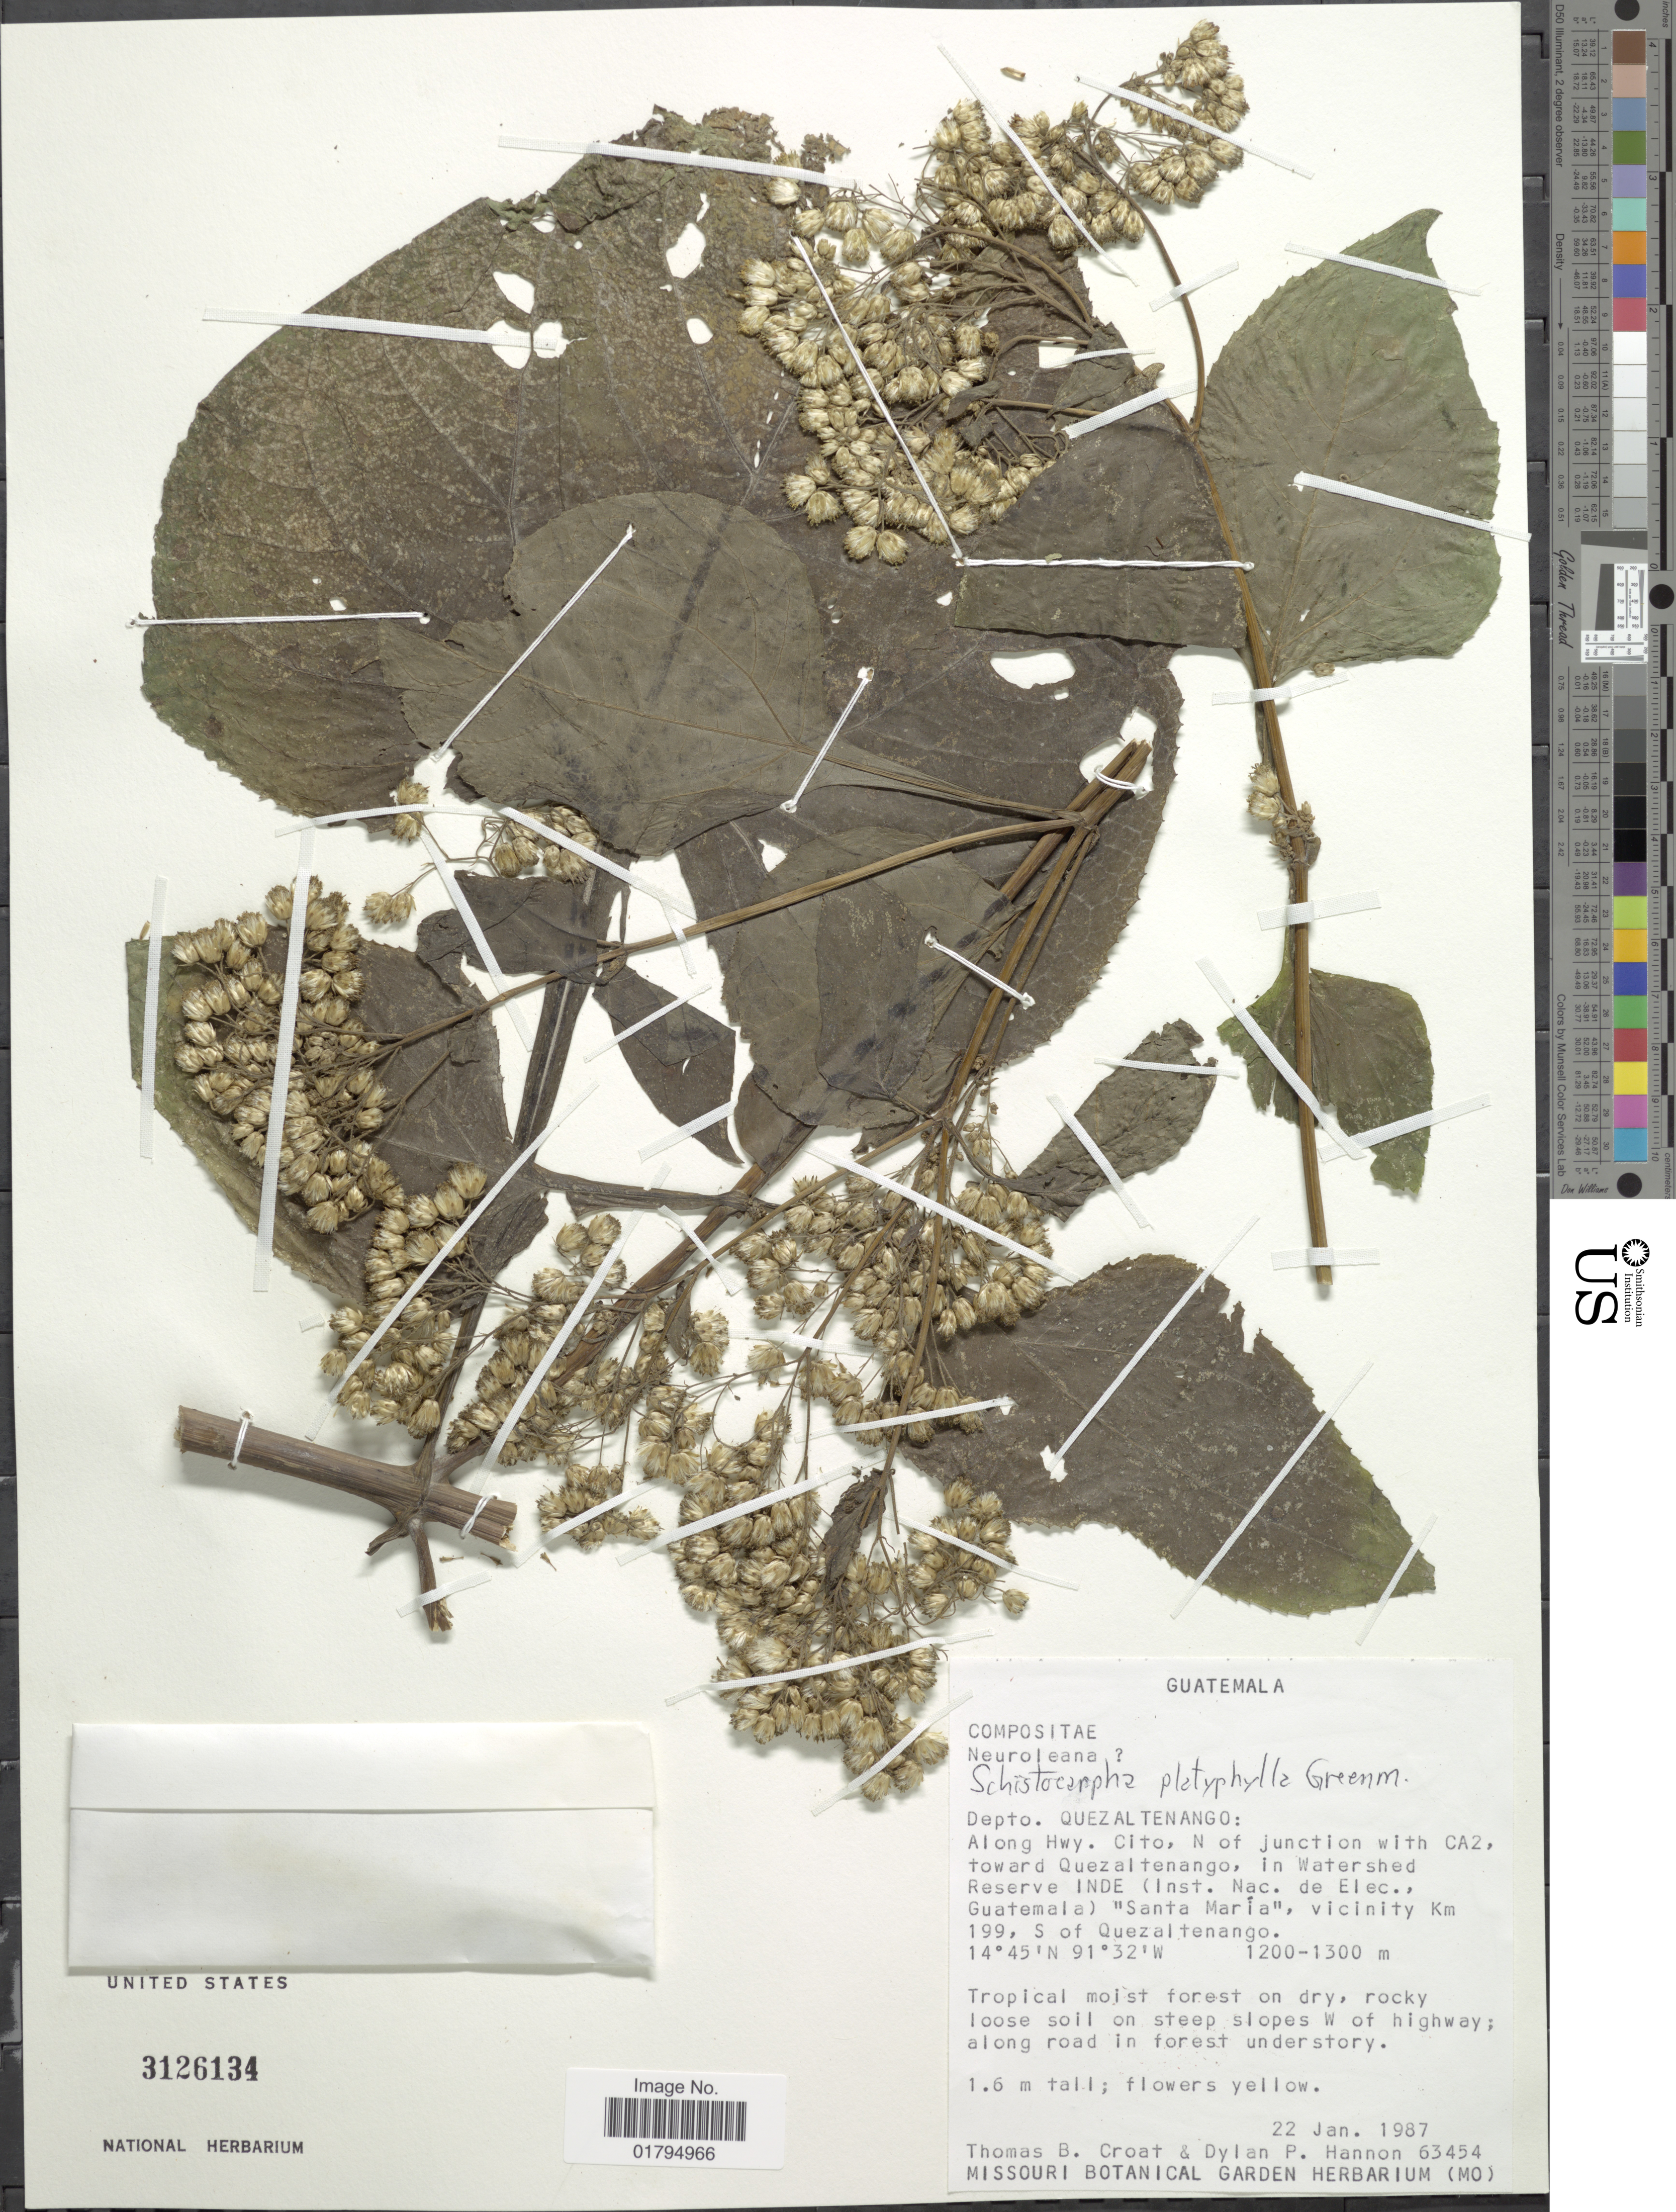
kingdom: Plantae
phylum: Tracheophyta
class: Magnoliopsida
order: Asterales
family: Asteraceae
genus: Schistocarpha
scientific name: Schistocarpha platyphylla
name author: Greenm.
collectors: T. B. Croat & D. Hannon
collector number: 63454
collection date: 1987-01-22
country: Guatemala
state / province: Quetzaltenango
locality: Along Hwy. Cito, N of junction with CA2, toward Quezaltenango, in Watershed Reserve INDE (INst. Nac. de Elec., Guatemala) "Santa Maria", vicinity Km 199, S of Quezaltenango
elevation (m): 1200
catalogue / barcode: US 3126134